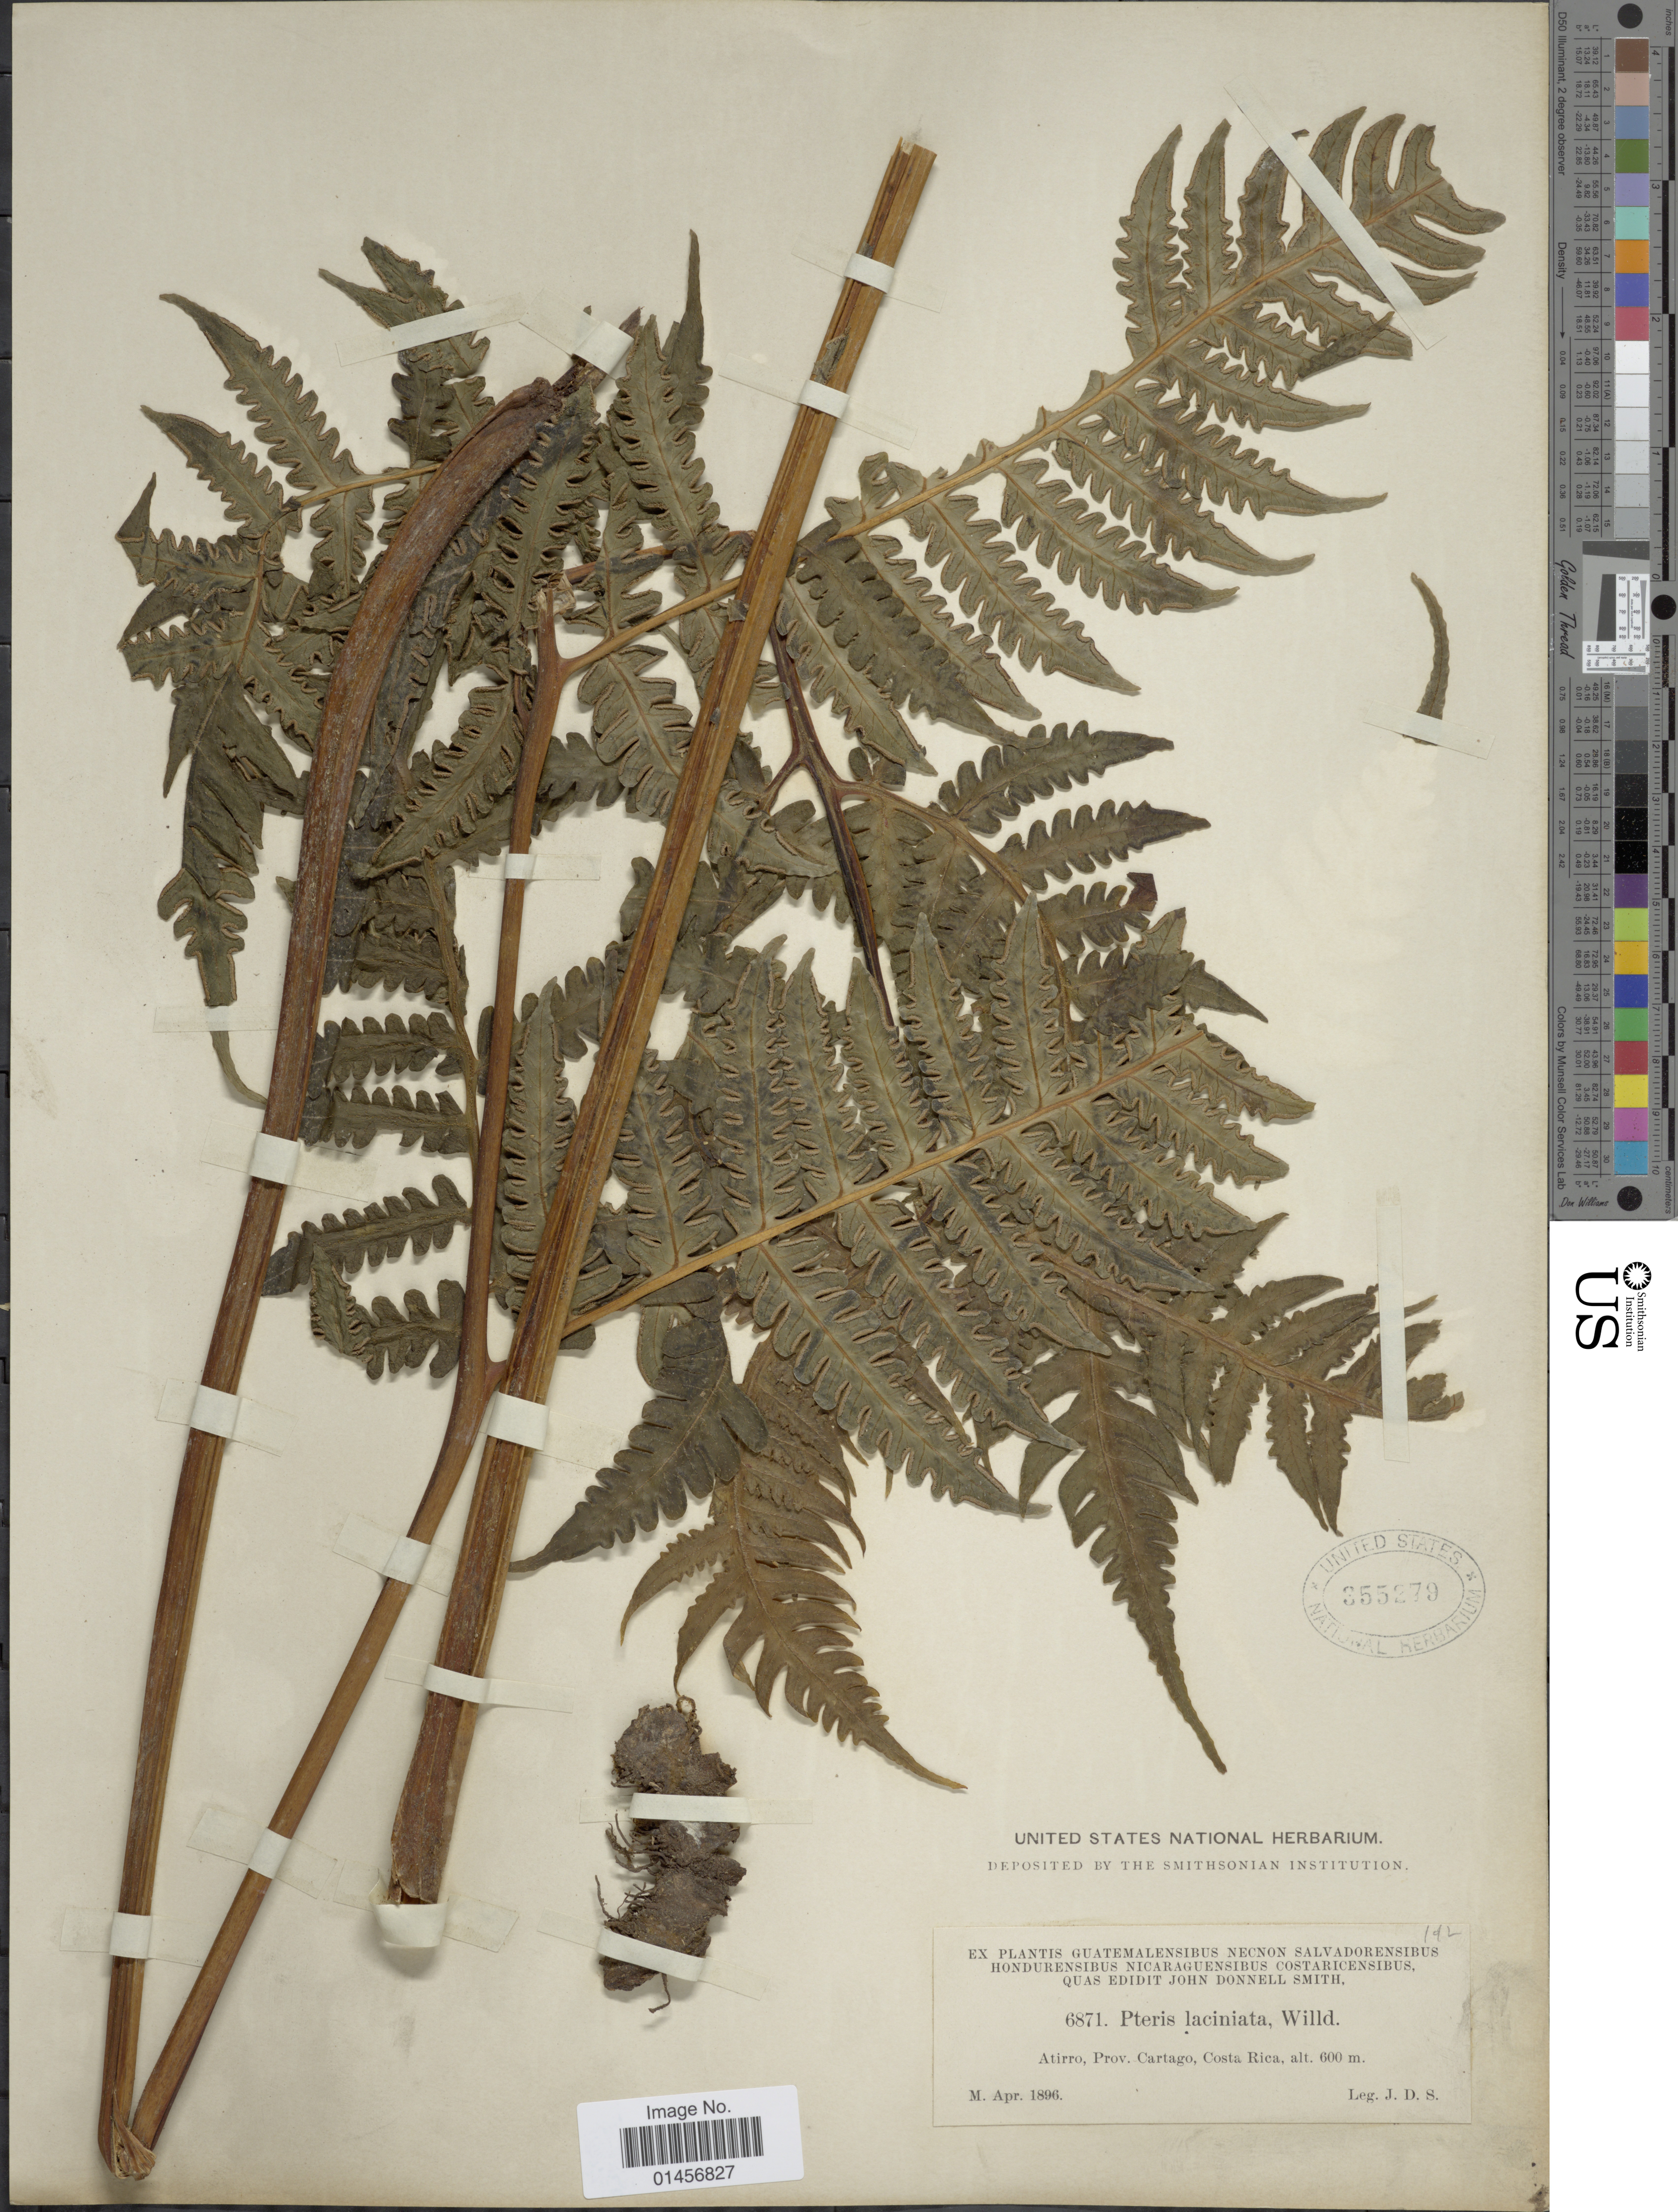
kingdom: Plantae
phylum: Tracheophyta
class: Polypodiopsida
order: Polypodiales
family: Lonchitidaceae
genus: Lonchitis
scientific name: Lonchitis hirsuta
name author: L.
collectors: J. Donnell Smith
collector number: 6871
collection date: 1896-04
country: Costa Rica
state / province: Cartago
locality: Atirro, Prov. Cartogo, Costa Rica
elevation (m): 600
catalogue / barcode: US 355279